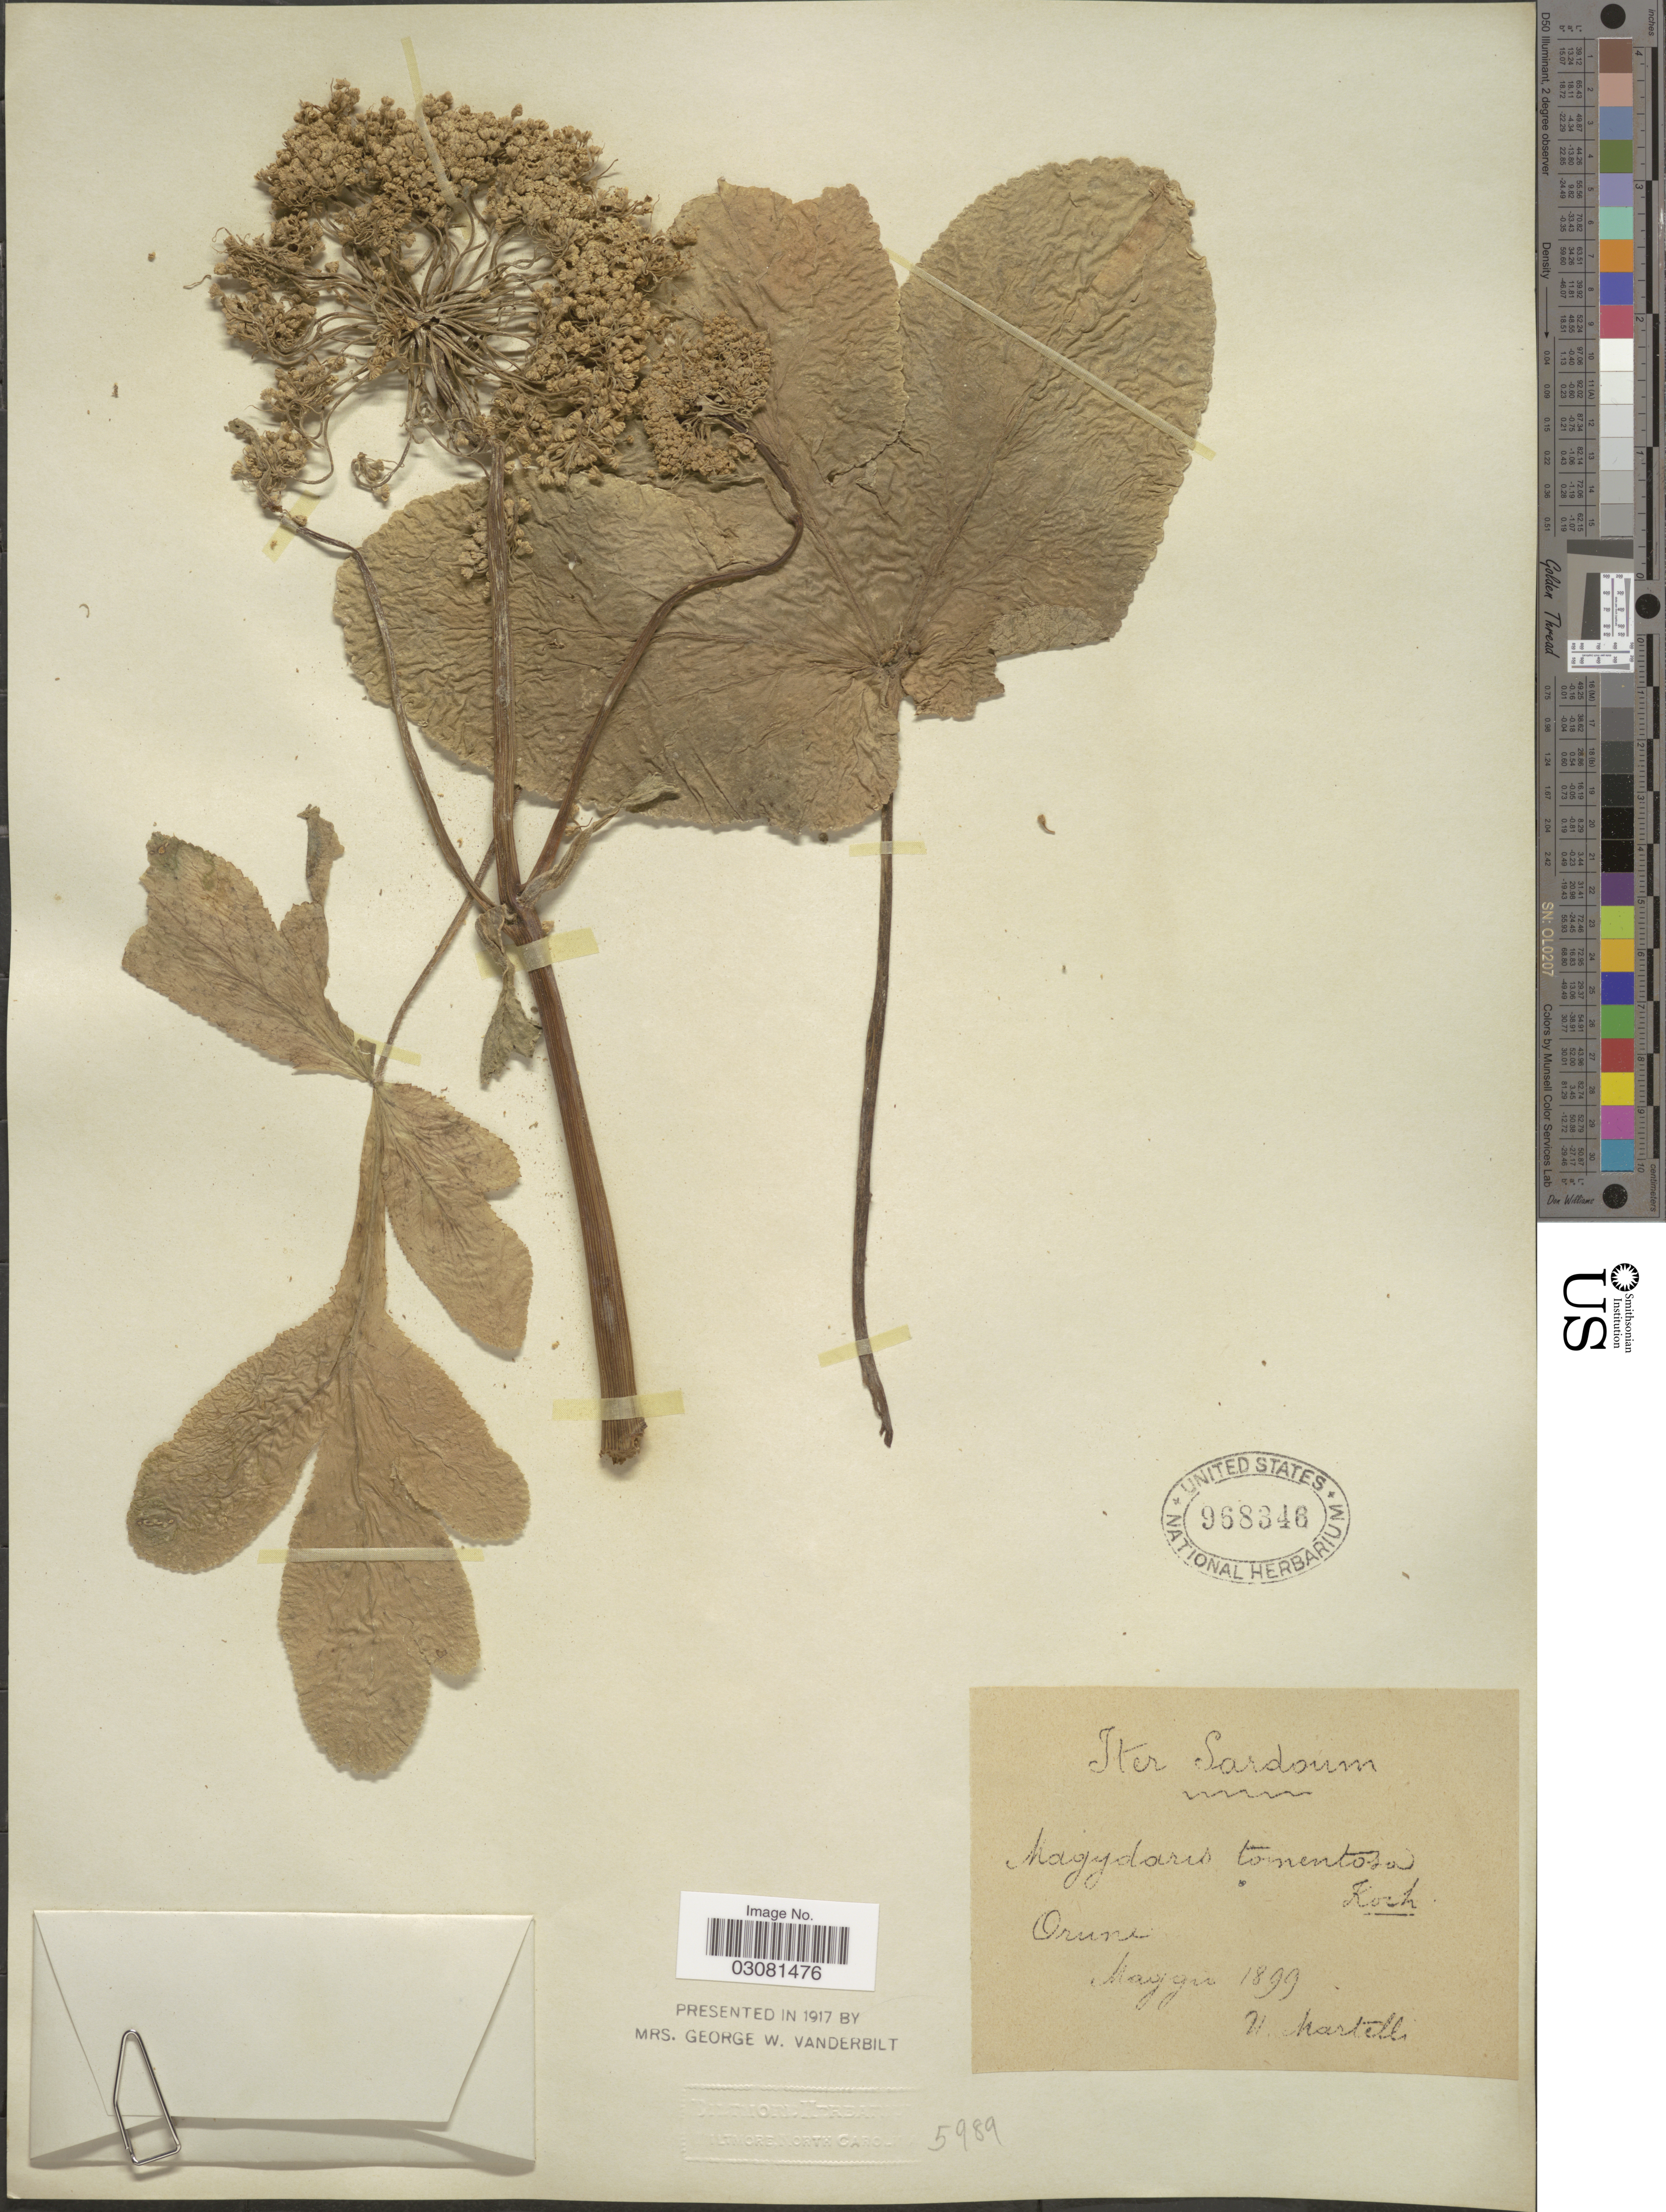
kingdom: Plantae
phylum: Tracheophyta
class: Magnoliopsida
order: Apiales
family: Apiaceae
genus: Magydaris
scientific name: Magydaris tomentosa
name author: (Desf.) W.D.J. Koch ex DC.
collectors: U. Martelli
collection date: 1899-05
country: Italy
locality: Iter Sardoum, Orune.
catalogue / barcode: US 968346